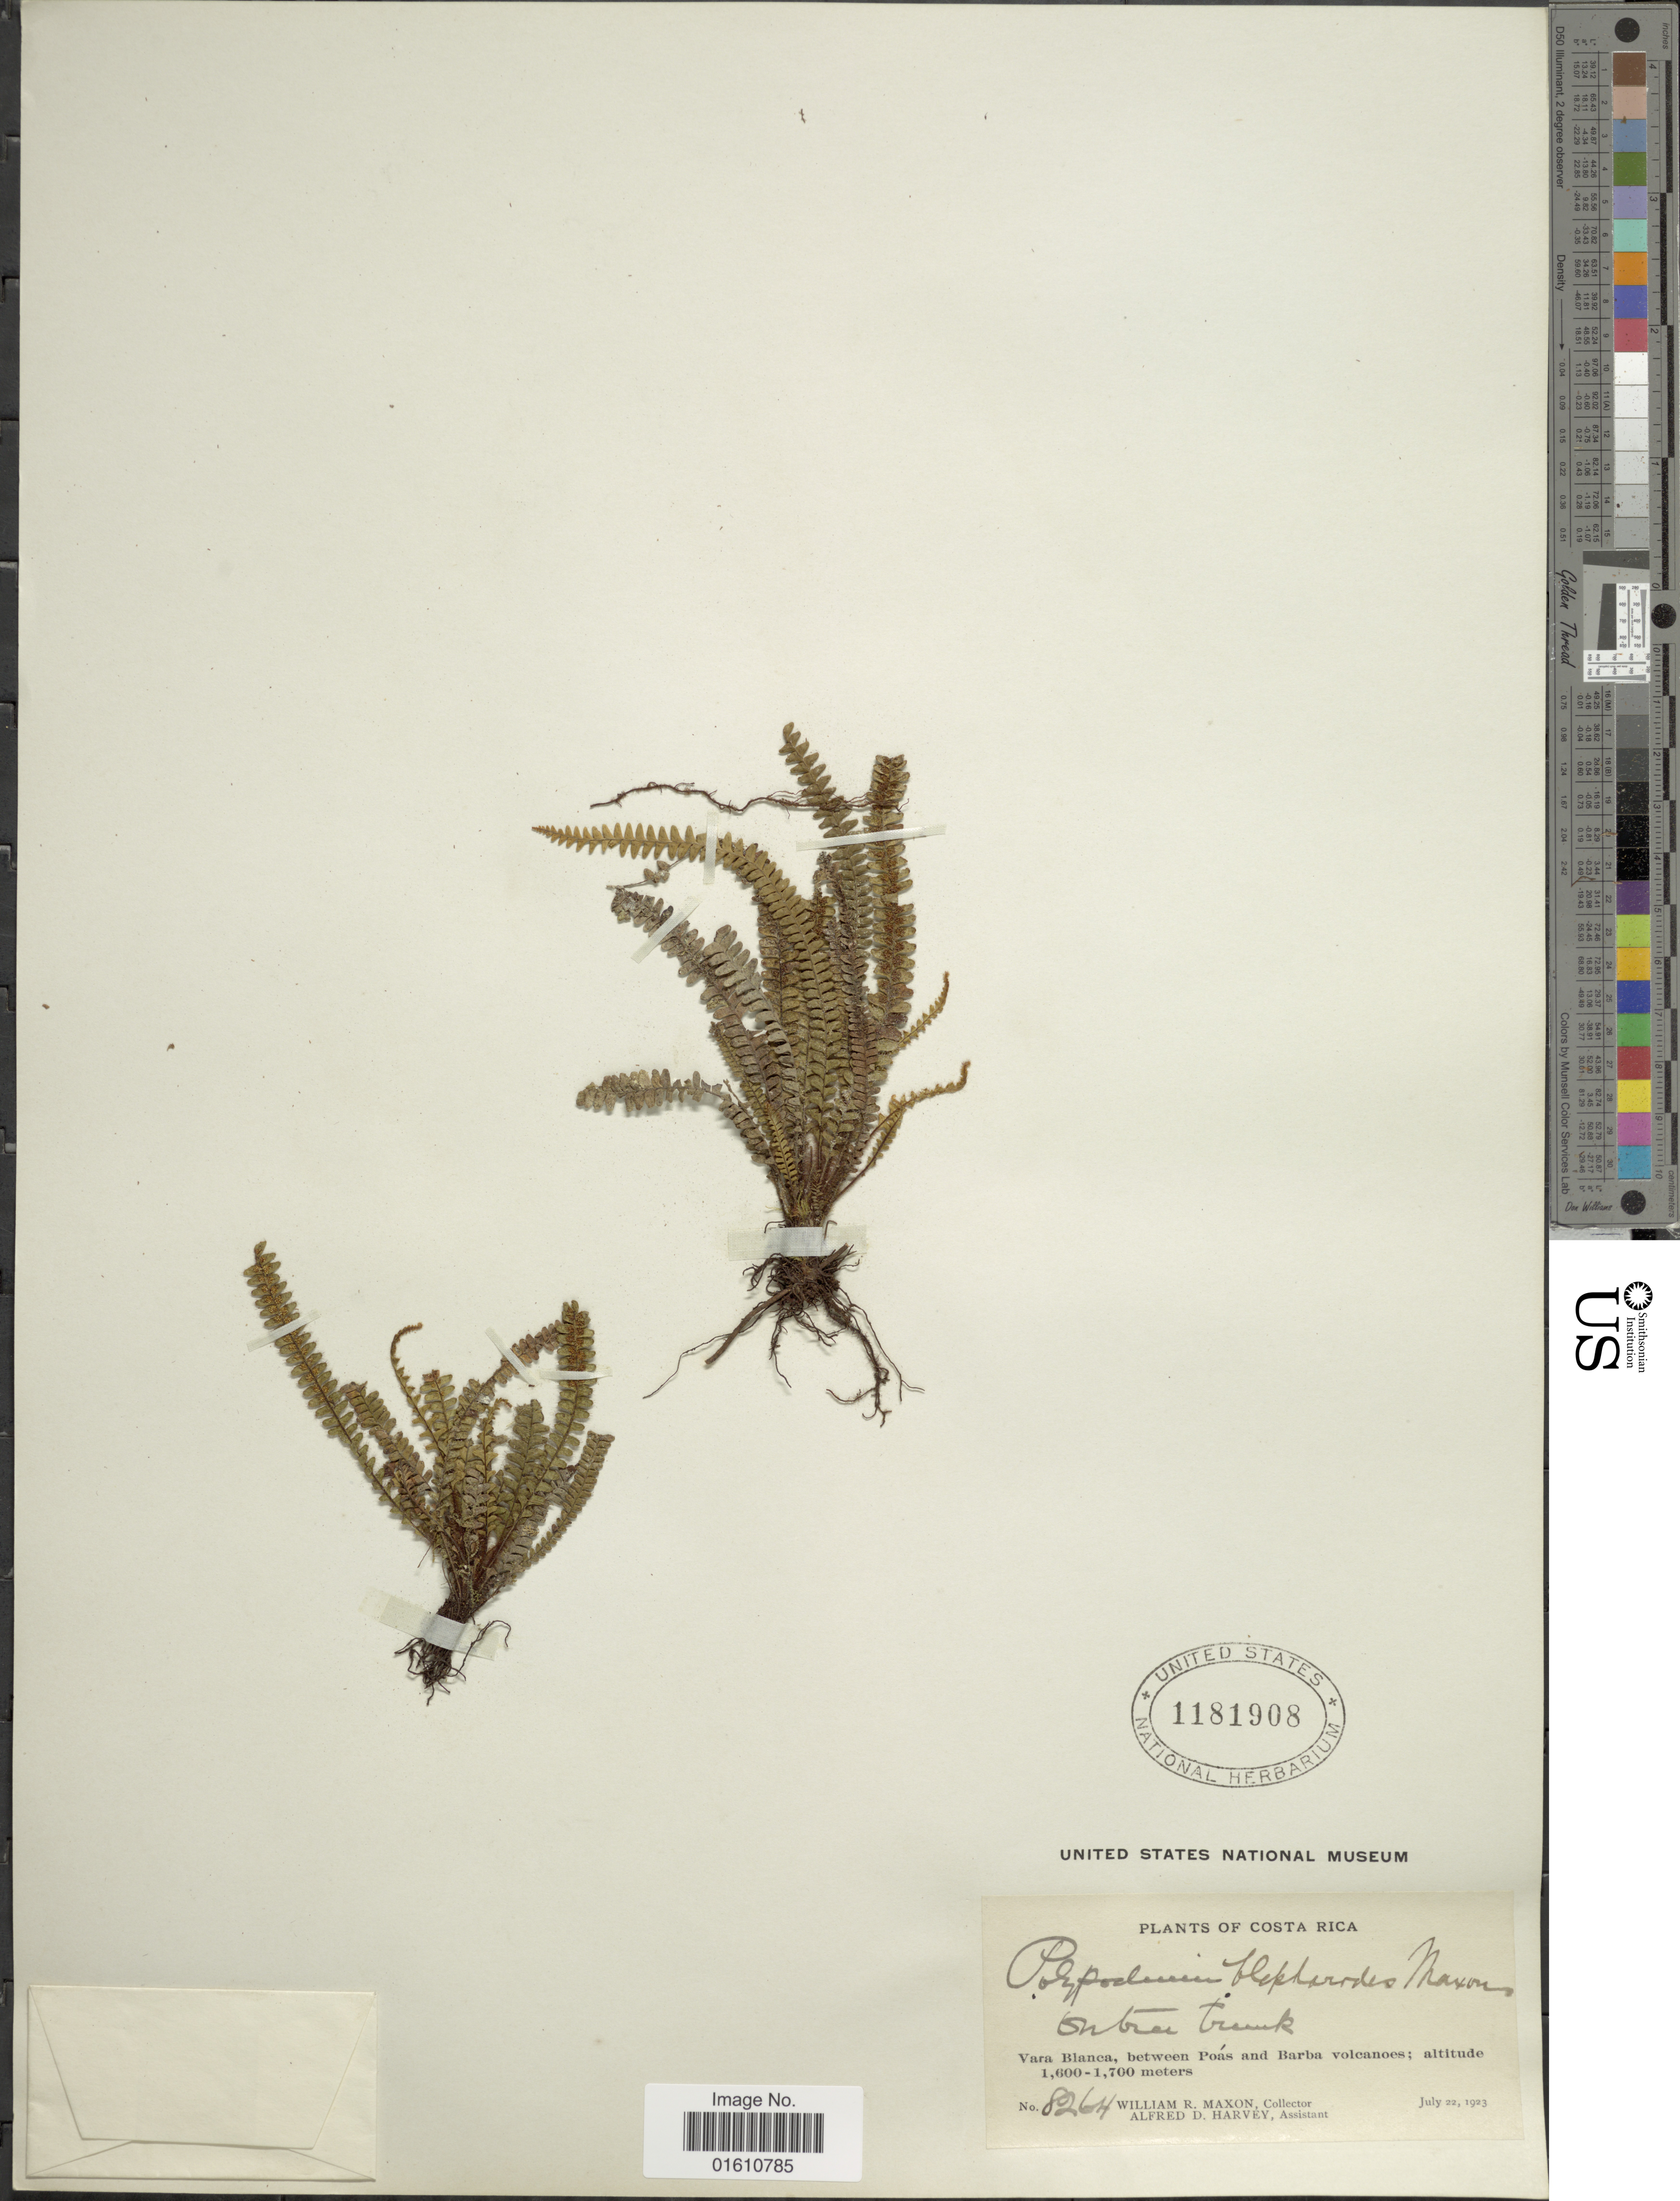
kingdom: Plantae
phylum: Tracheophyta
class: Polypodiopsida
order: Polypodiales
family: Polypodiaceae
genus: Moranopteris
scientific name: Moranopteris taenifolia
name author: (Jenman) R. Y. Hirai & J. Prado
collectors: W. R. Maxon & A. D. Harvey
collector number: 8264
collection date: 1923-07-22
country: Costa Rica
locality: Vara Blanca, between Poas and Barba volcanoes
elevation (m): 1600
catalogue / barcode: US 1181908